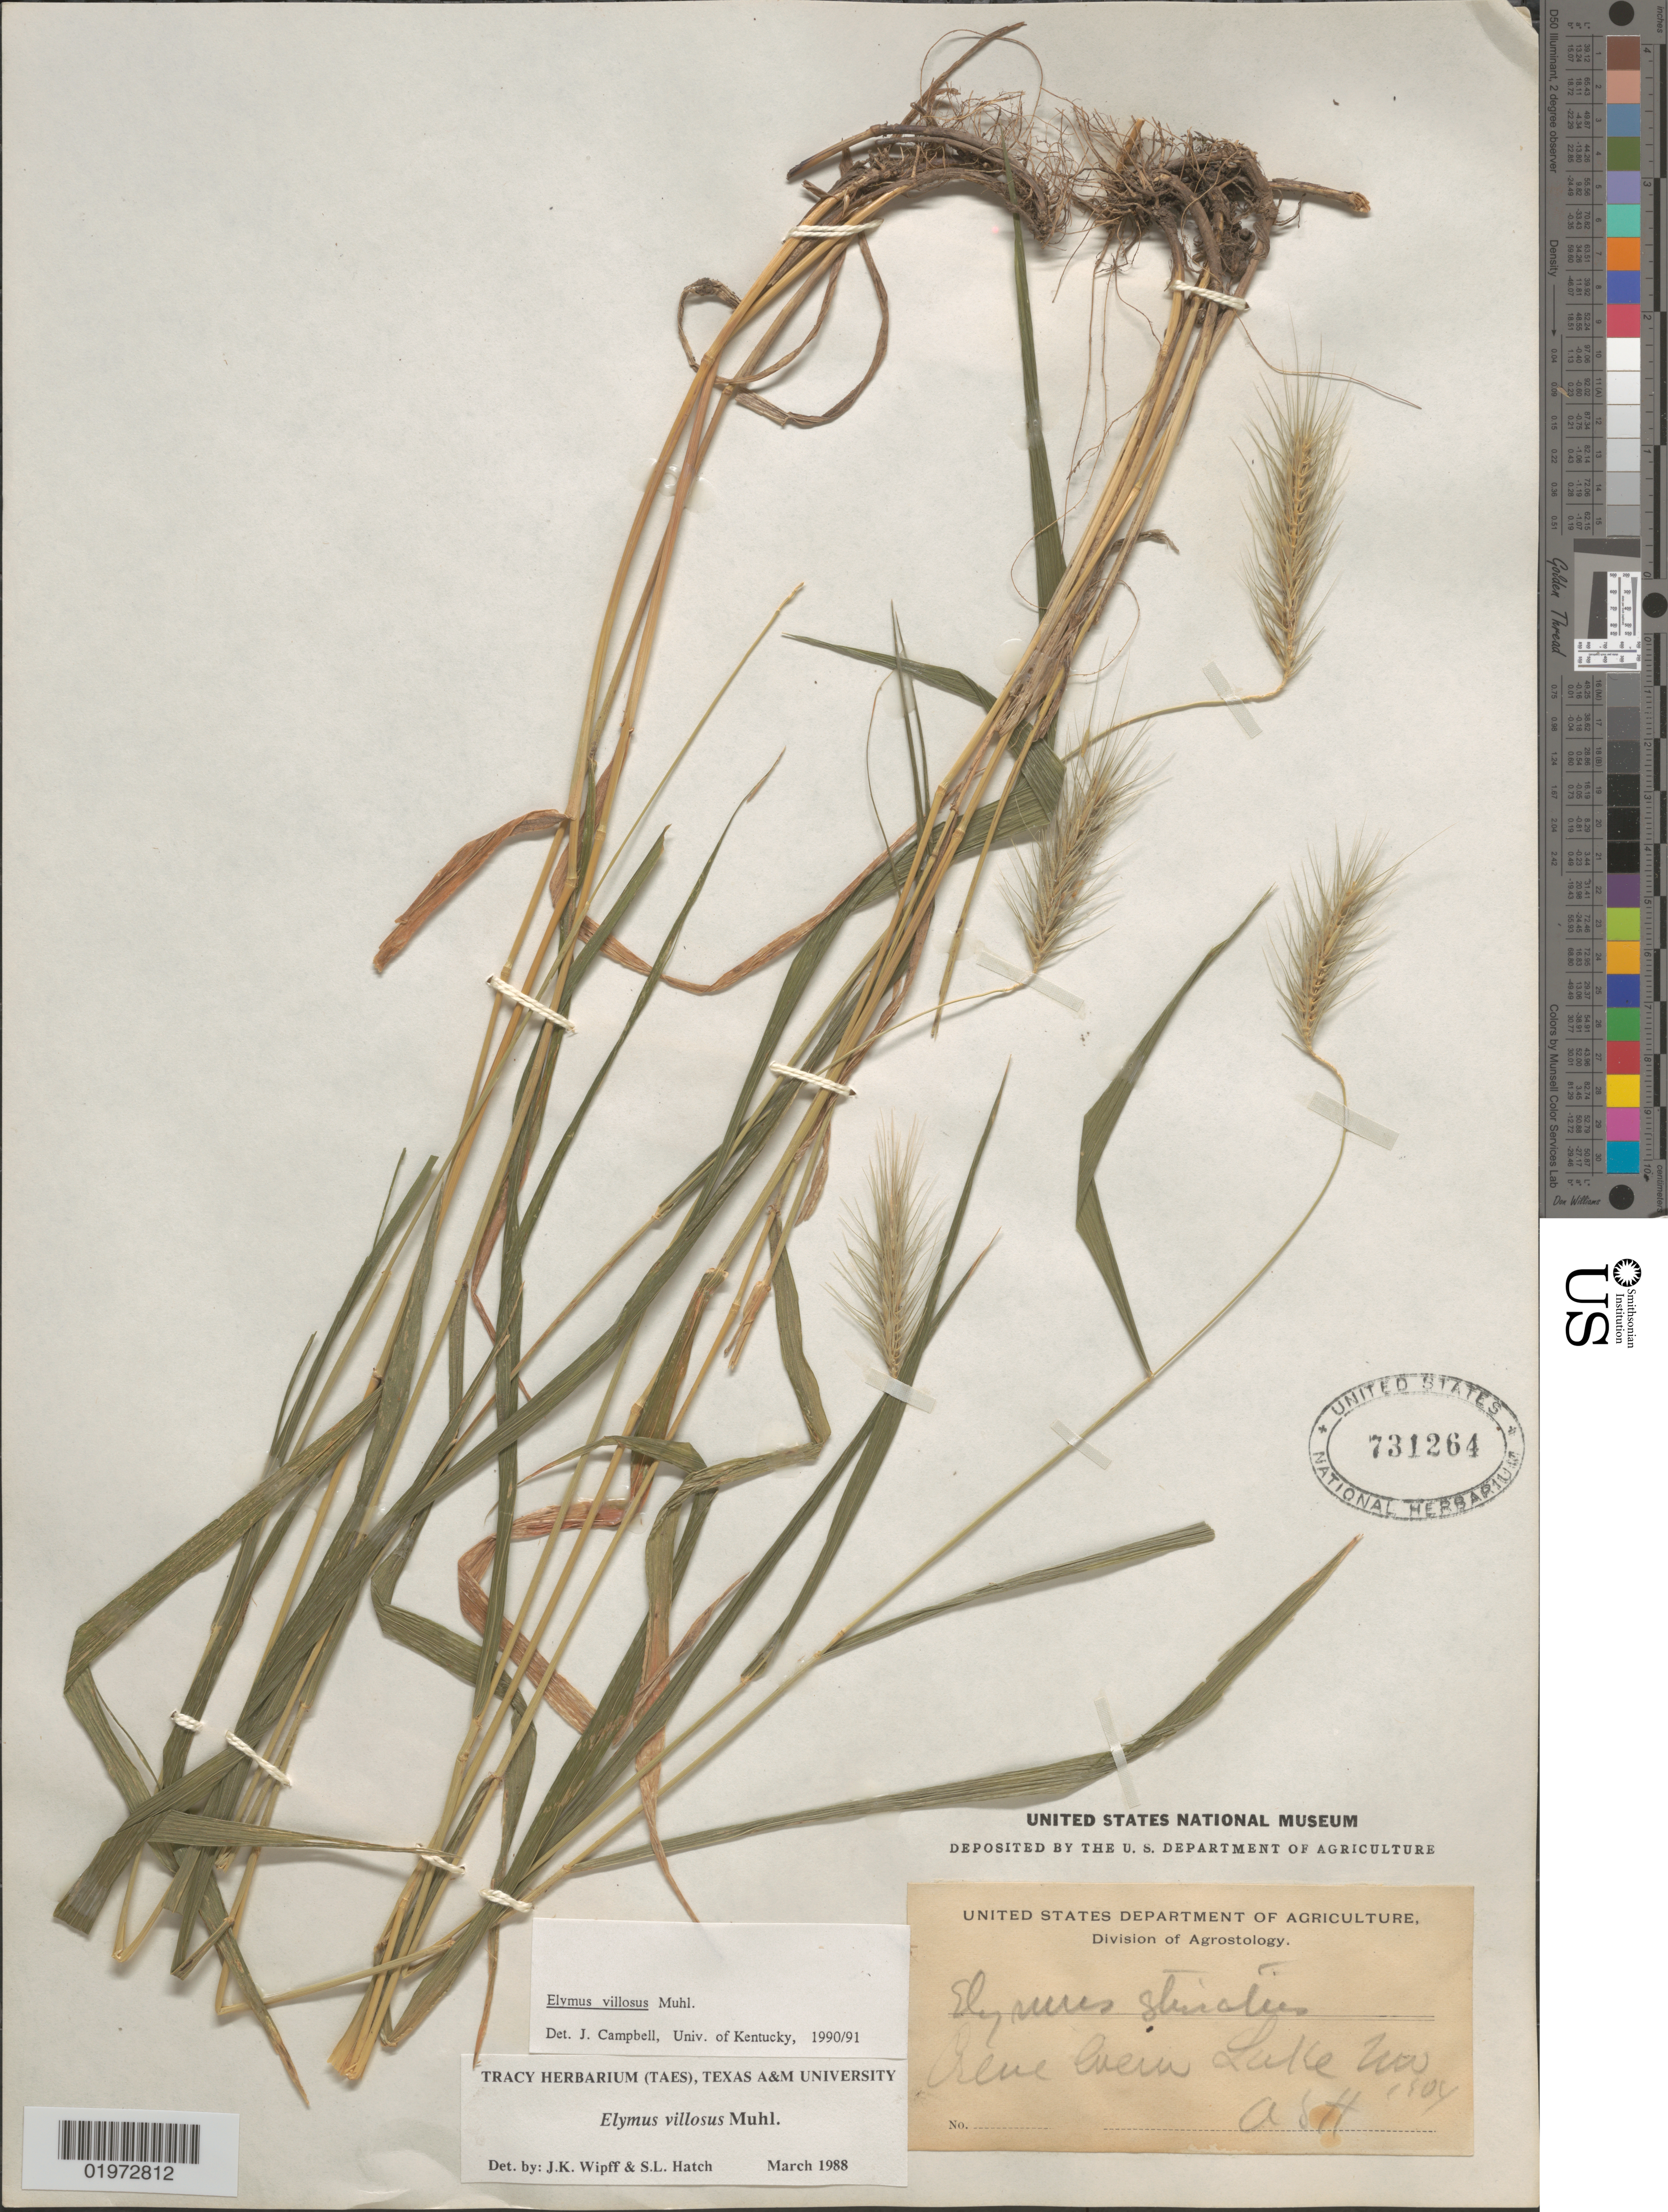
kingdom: Plantae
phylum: Tracheophyta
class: Liliopsida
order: Poales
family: Poaceae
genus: Elymus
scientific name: Elymus villosus var. arkansanus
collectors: A. H.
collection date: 1904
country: United States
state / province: Missouri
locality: Blue Run Lake.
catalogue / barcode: US 731264